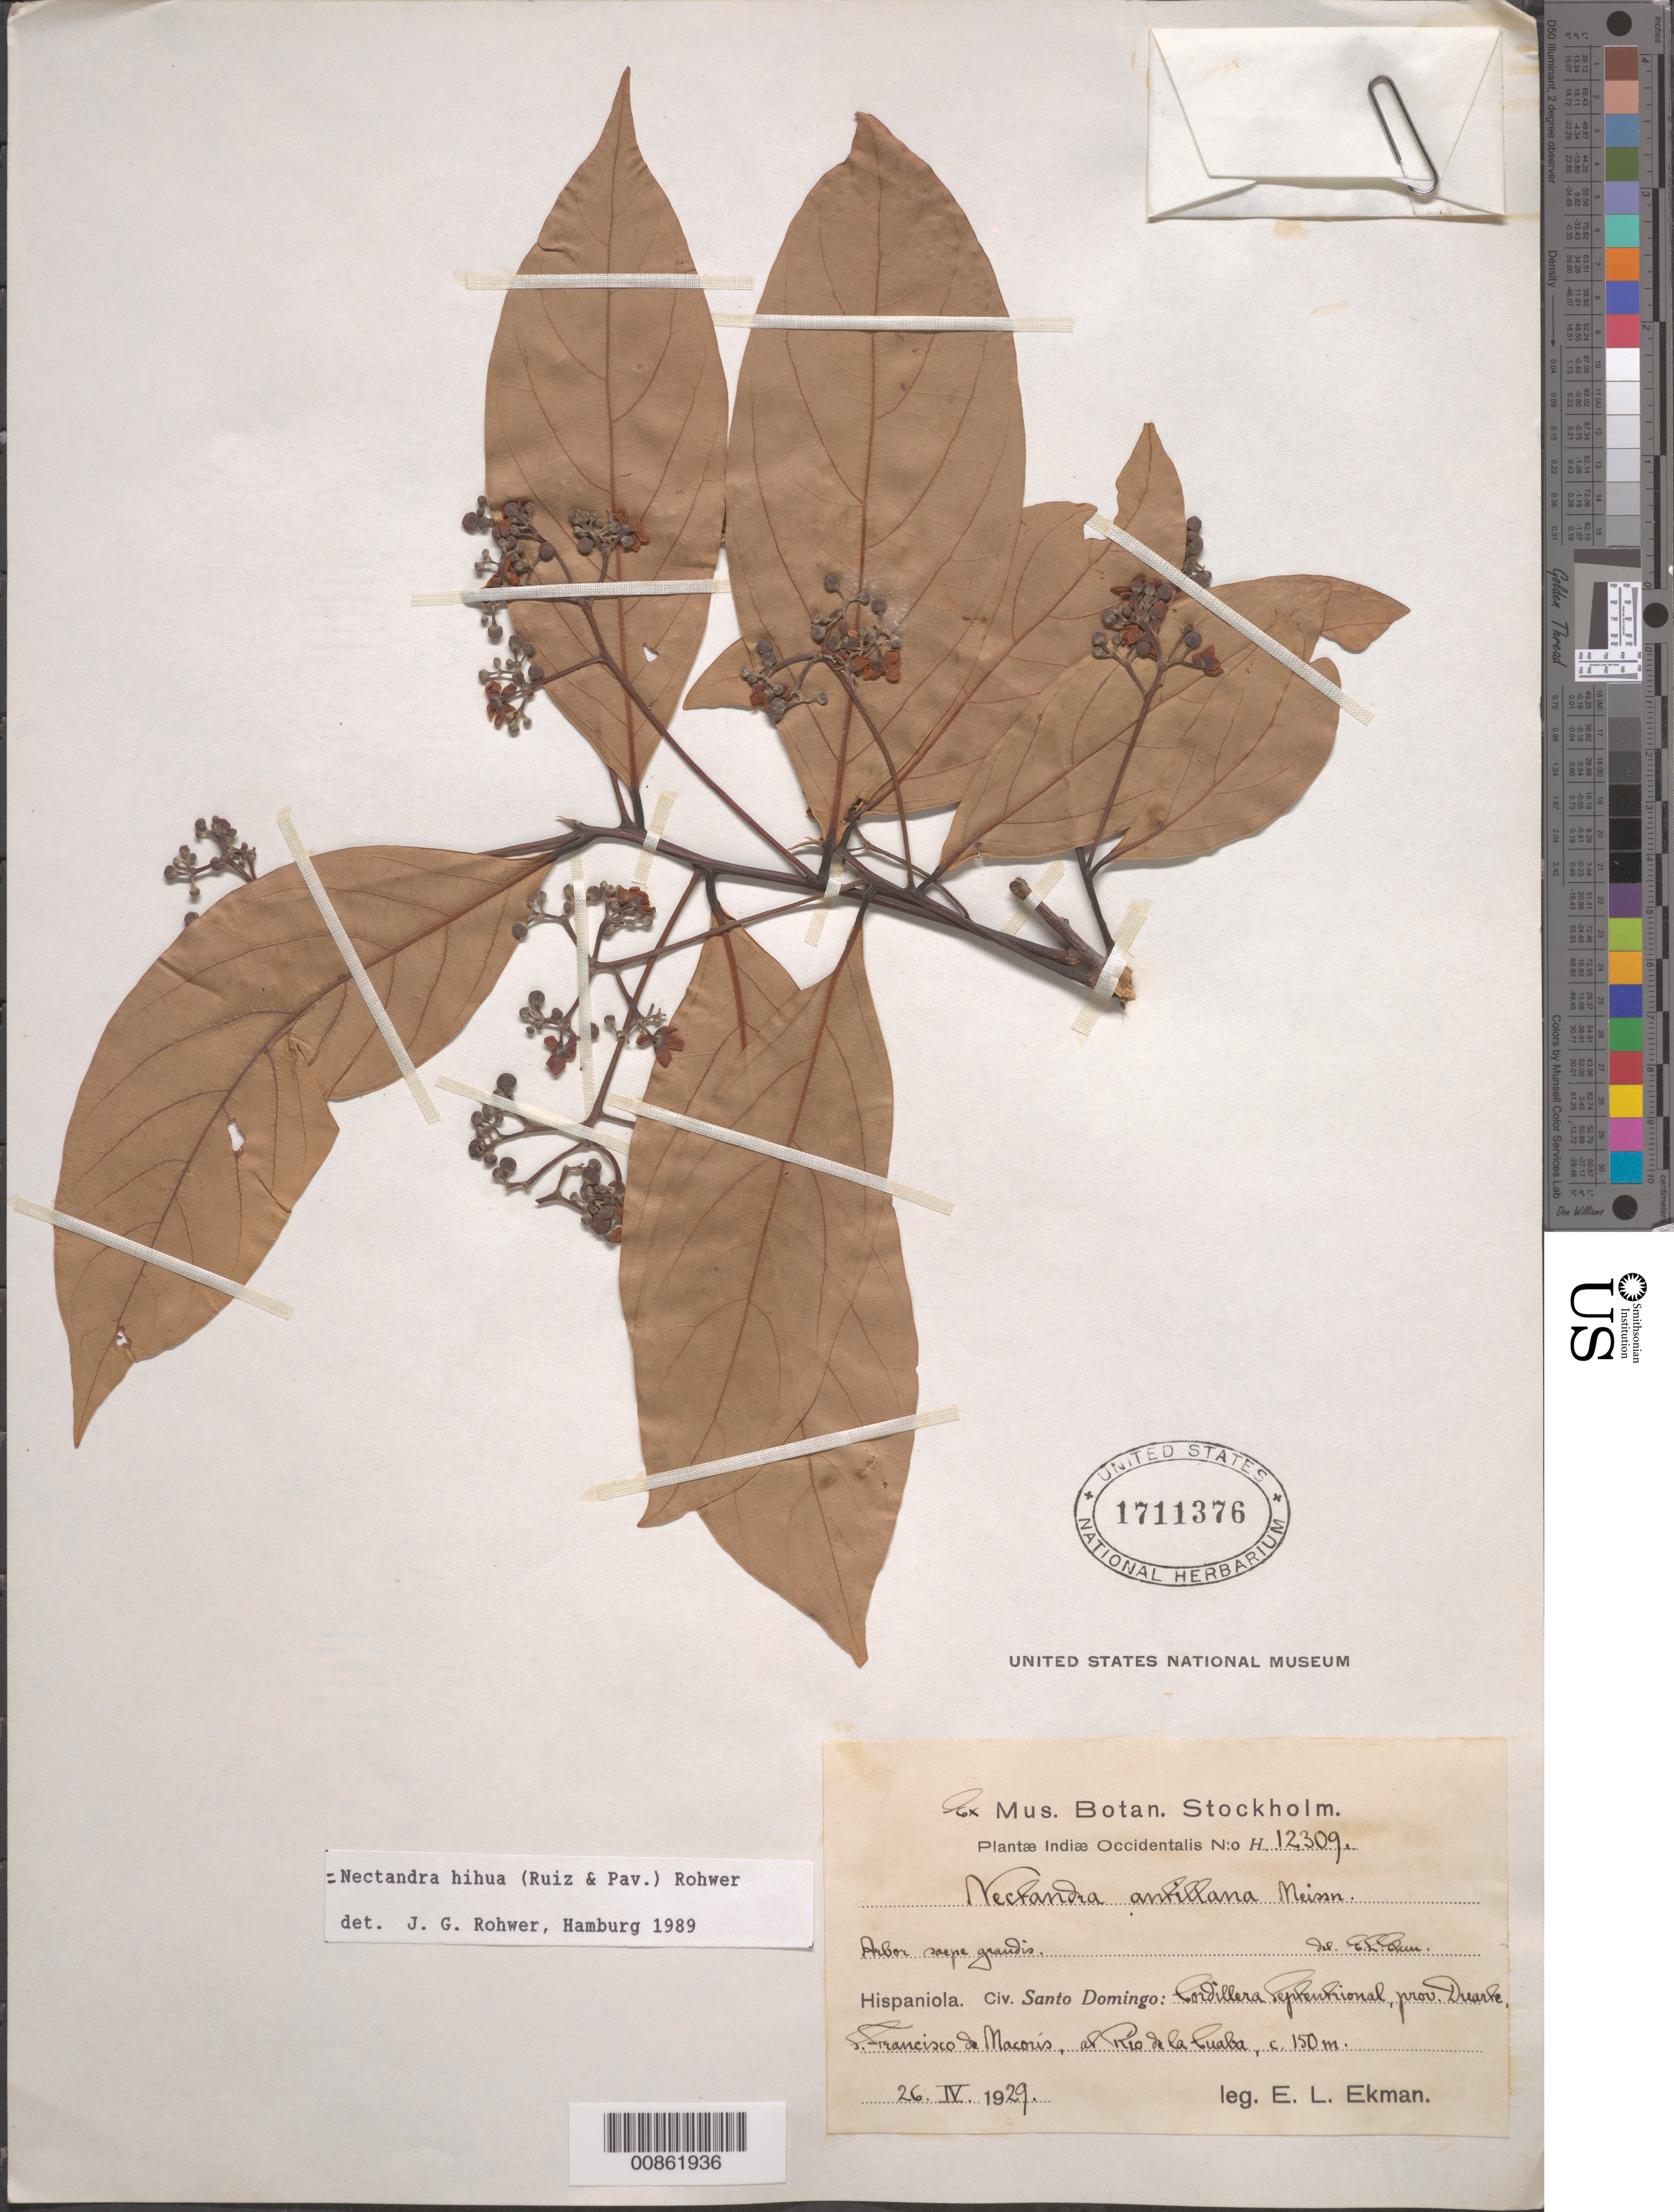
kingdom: Plantae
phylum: Tracheophyta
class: Magnoliopsida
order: Laurales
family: Lauraceae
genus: Nectandra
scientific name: Nectandra hihua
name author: (Ruiz & Pav.) Rohwer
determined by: Rohwer, J. G.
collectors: E. L. Ekman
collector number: H 12309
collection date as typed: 26 Apr 1929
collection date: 1929-04-26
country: Dominican Republic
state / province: Duarte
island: Hispaniola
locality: Cordillera Septentrional, S. Francisco de Macoris, at Río de la Cuaba.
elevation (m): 150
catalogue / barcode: US 1711376